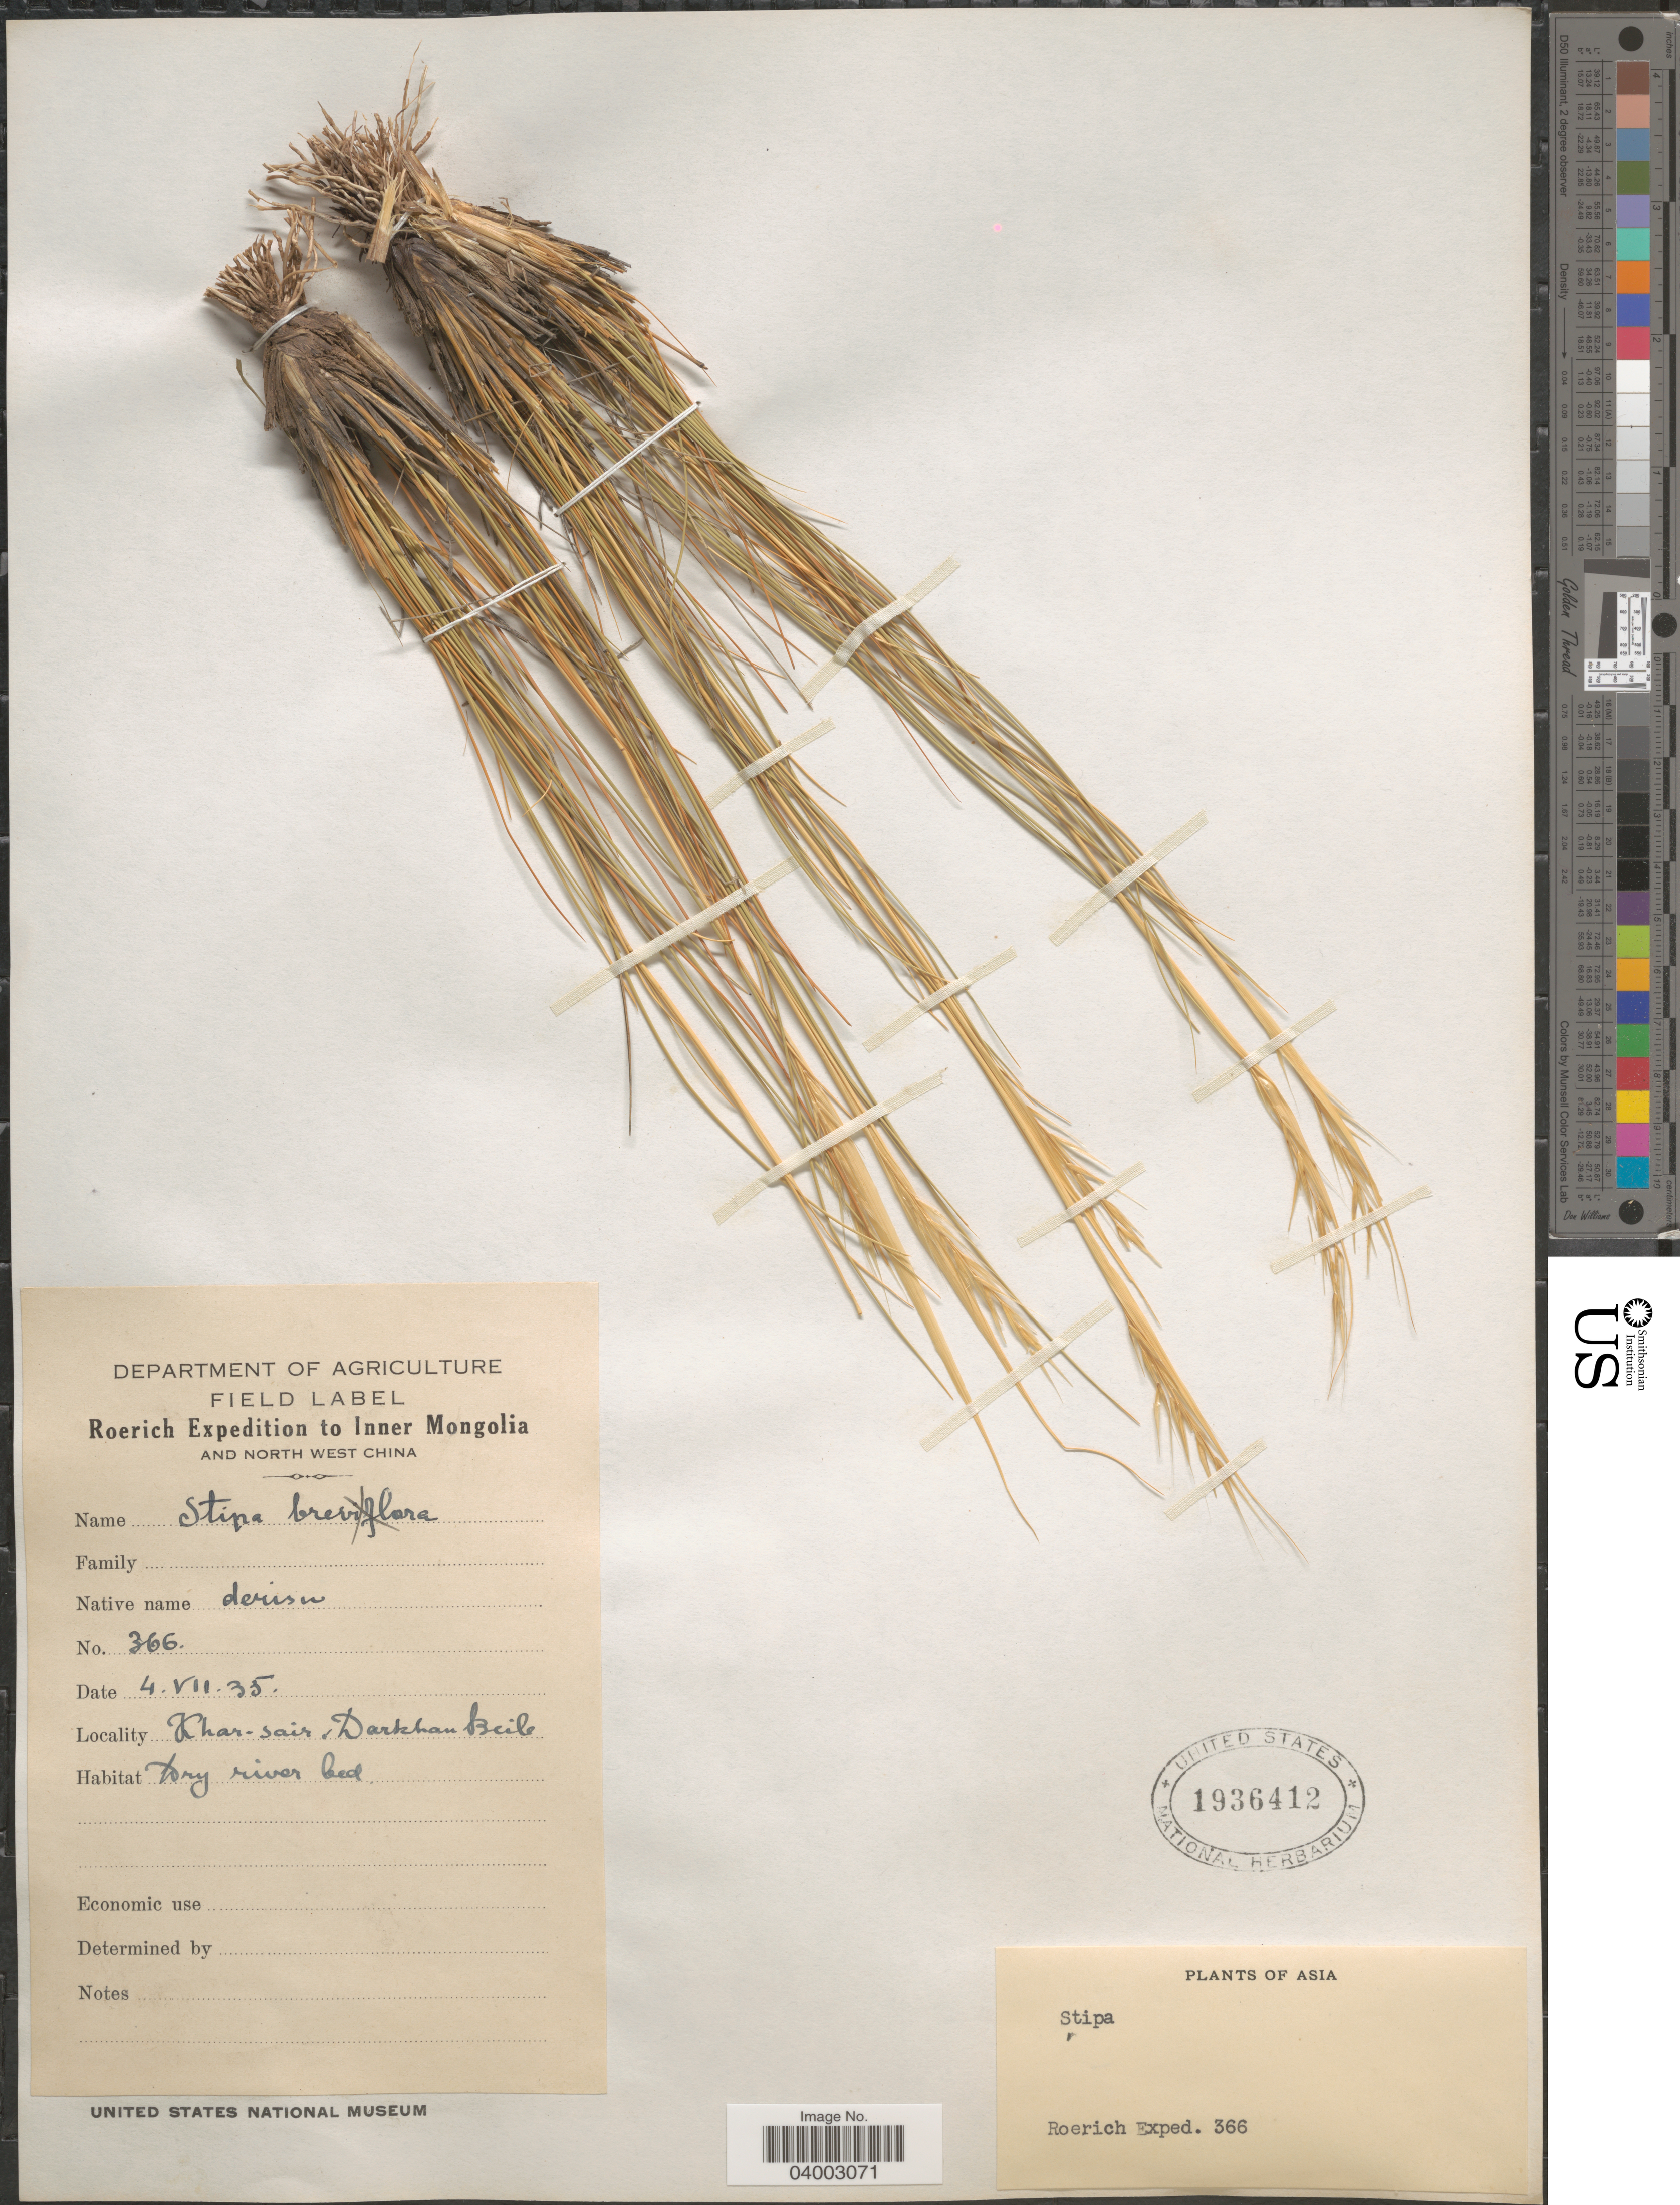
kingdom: Plantae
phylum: Tracheophyta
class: Liliopsida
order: Poales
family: Poaceae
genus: Stipa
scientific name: Stipa sp.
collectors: Roerich Expedition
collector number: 366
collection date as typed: Transcribed d/m/y: 4/7/35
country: China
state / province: Nei Monggol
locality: Inner Mongolia and North West China. Khar-sair, Darkhan Beile. Dry river bed.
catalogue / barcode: US 1936412